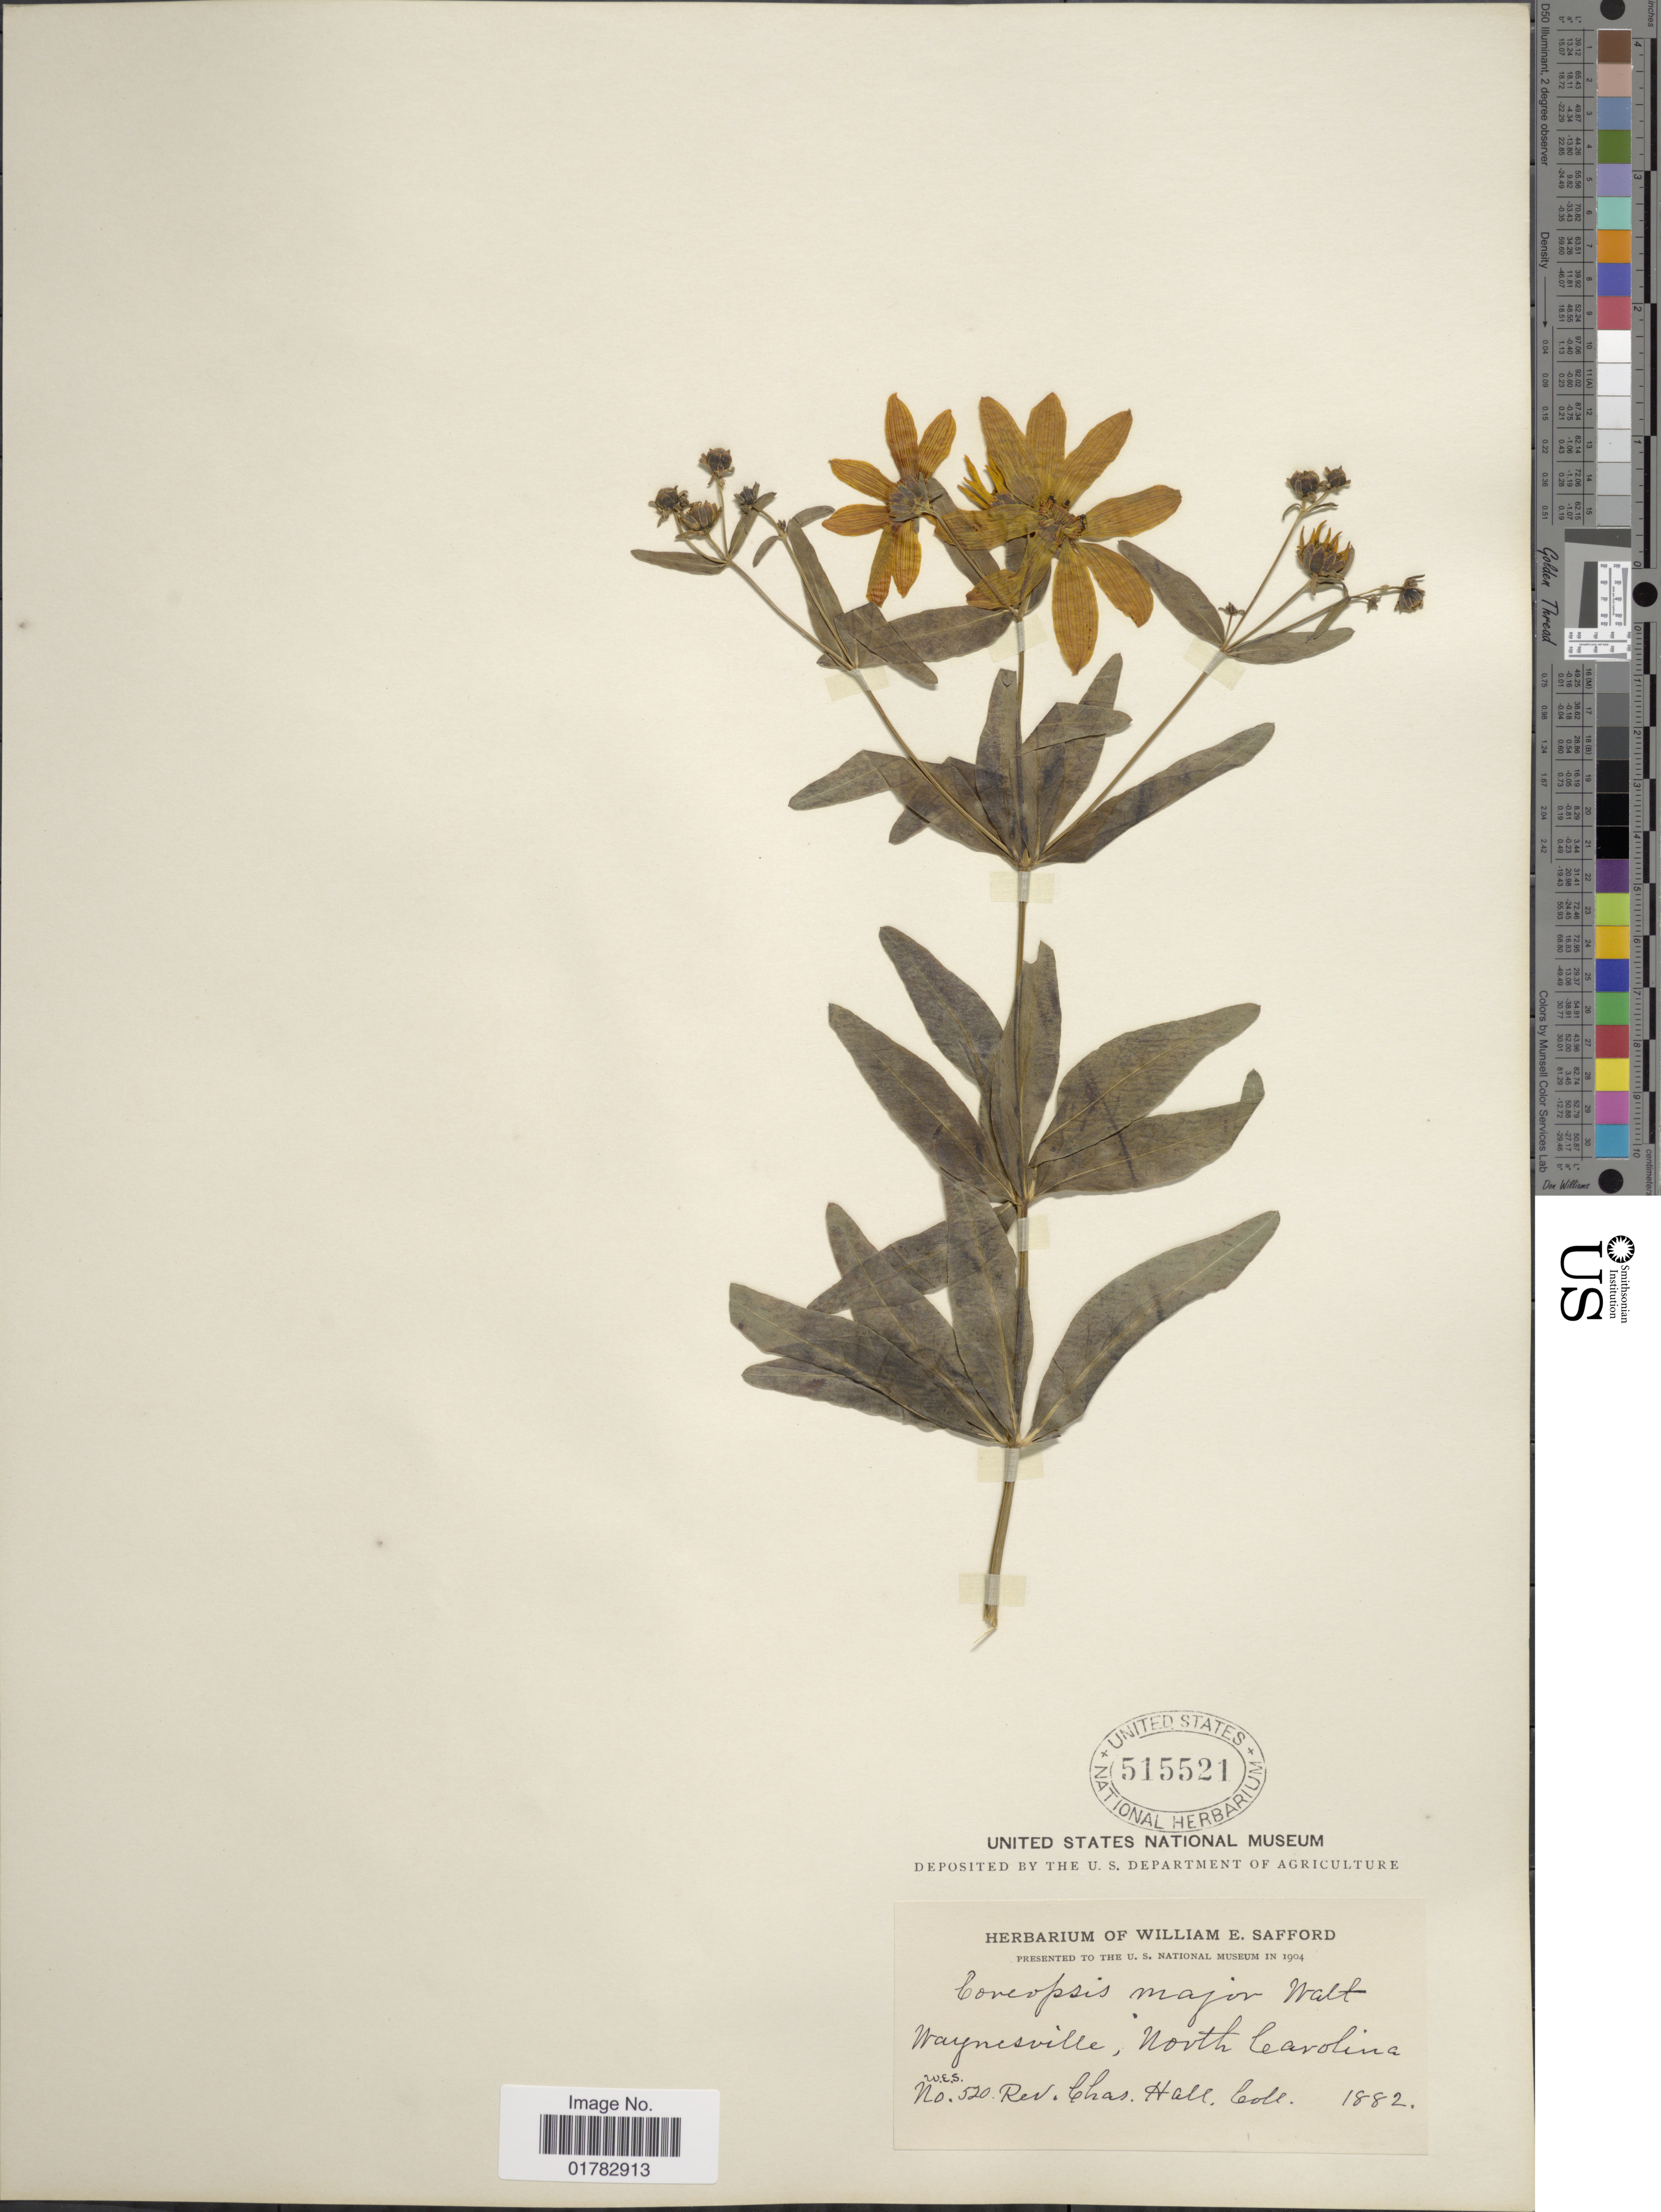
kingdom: Plantae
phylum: Tracheophyta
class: Magnoliopsida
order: Asterales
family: Asteraceae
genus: Coreopsis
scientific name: Coreopsis major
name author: Walter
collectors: C. Hall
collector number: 520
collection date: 1882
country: United States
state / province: North Carolina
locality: Waynsville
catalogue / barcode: US 515521